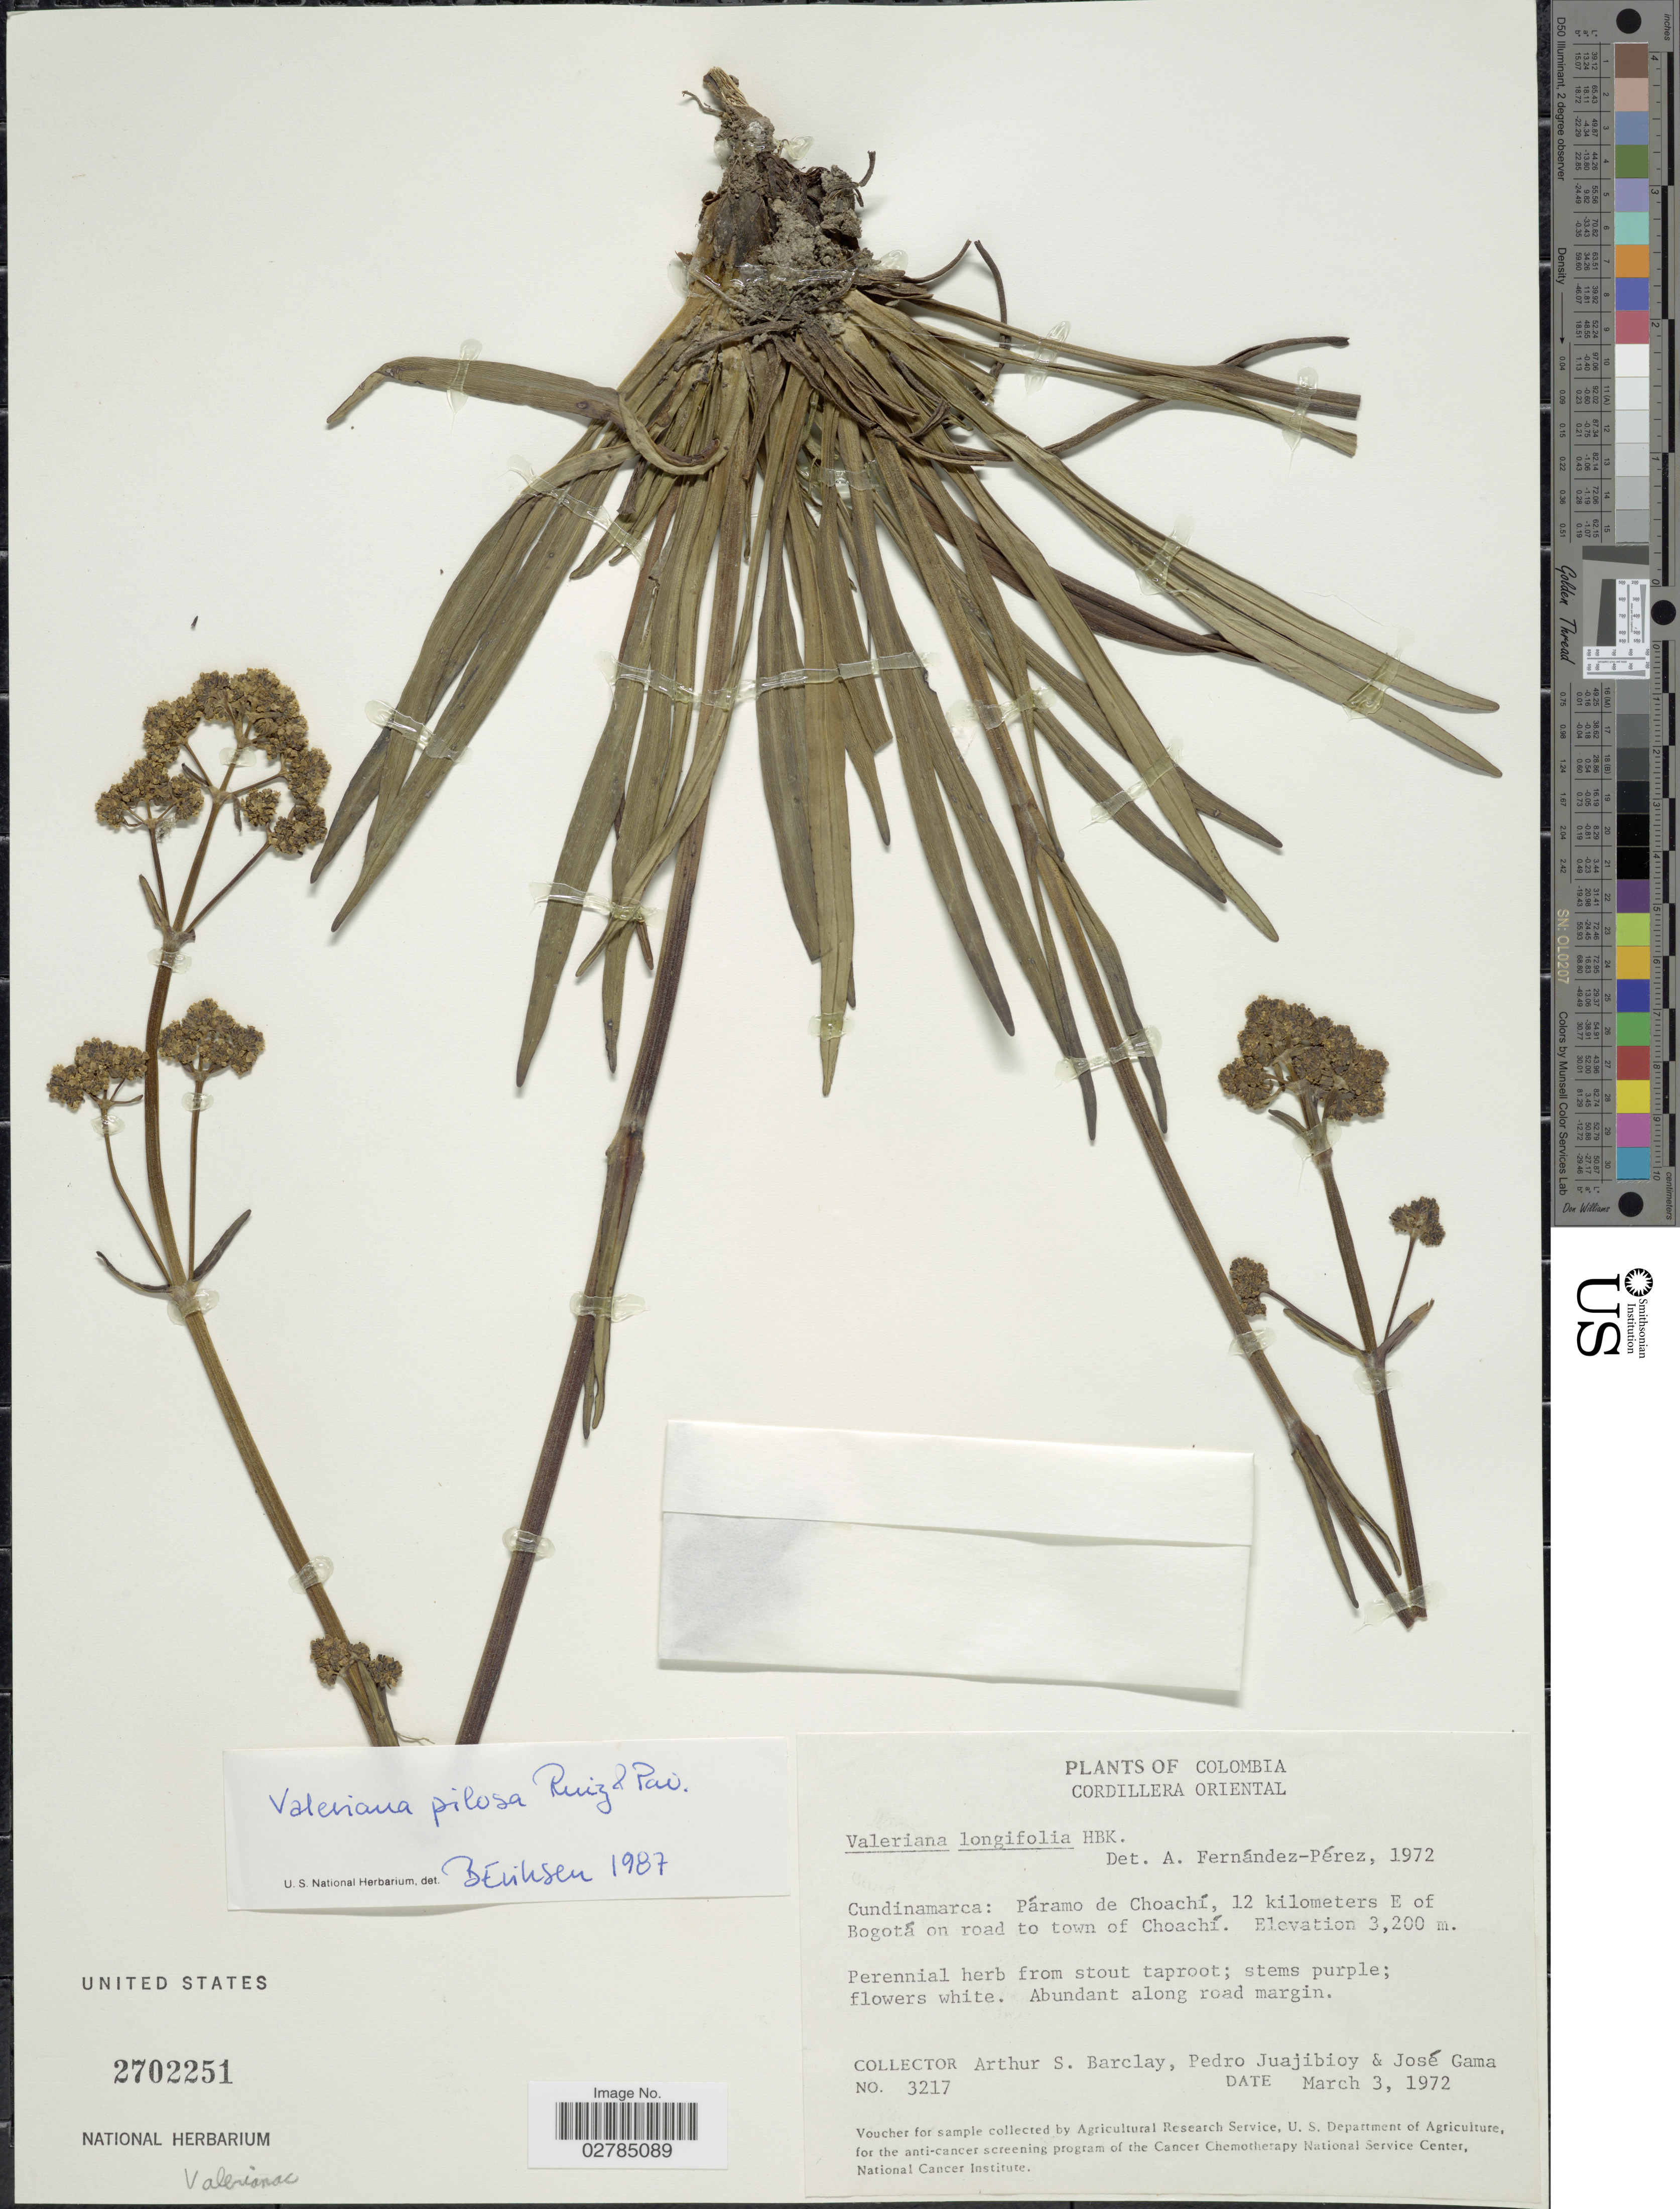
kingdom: Plantae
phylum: Tracheophyta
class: Magnoliopsida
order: Dipsacales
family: Caprifoliaceae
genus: Valeriana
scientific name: Valeriana pilosa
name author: Ruiz & Pav.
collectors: A. S. Barclay, P. Juajibioy & J. Gama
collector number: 3217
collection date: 1972-03-03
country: Colombia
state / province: Cundinamarca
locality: Cordillera Oriental, Páramo de Choachí, 12 kilometers E of Bogotá on road to town of Choachi.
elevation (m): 3200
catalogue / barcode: US 2702251